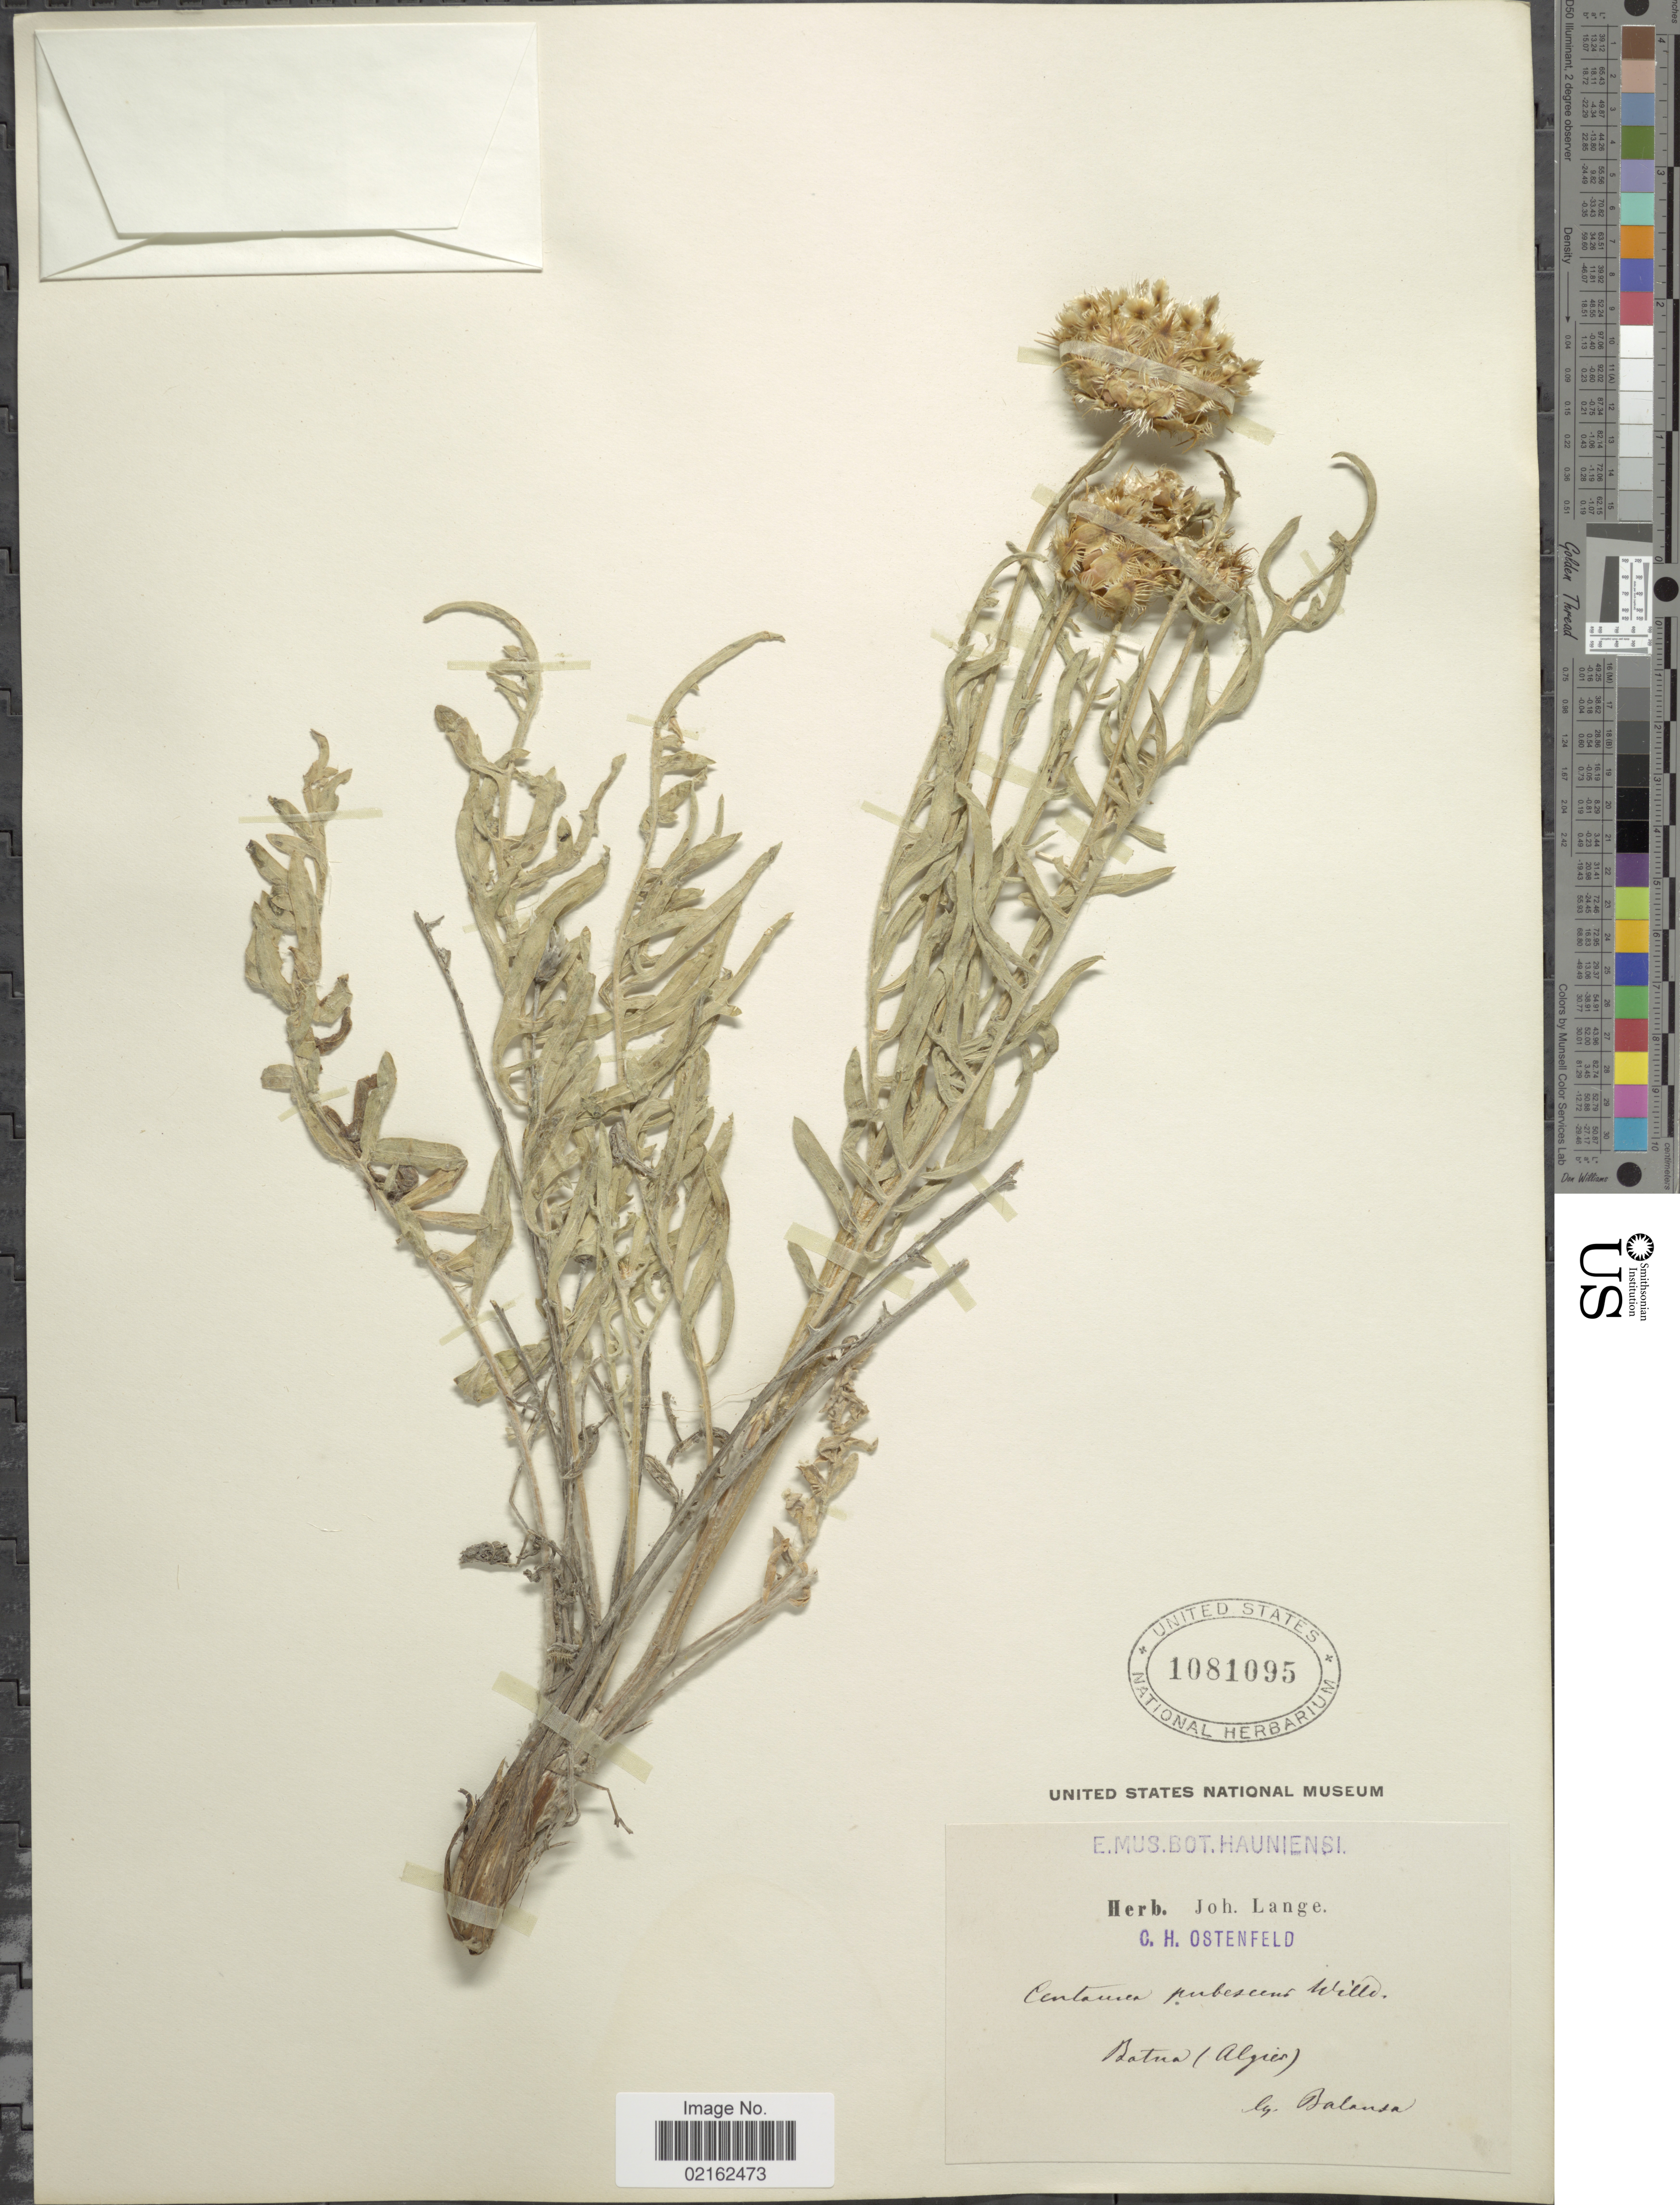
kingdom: Plantae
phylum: Tracheophyta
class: Magnoliopsida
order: Asterales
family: Asteraceae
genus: Centaurea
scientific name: Centaurea pubescens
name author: Willd.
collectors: -. Balansa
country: Algeria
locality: Batna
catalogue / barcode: US 1081095